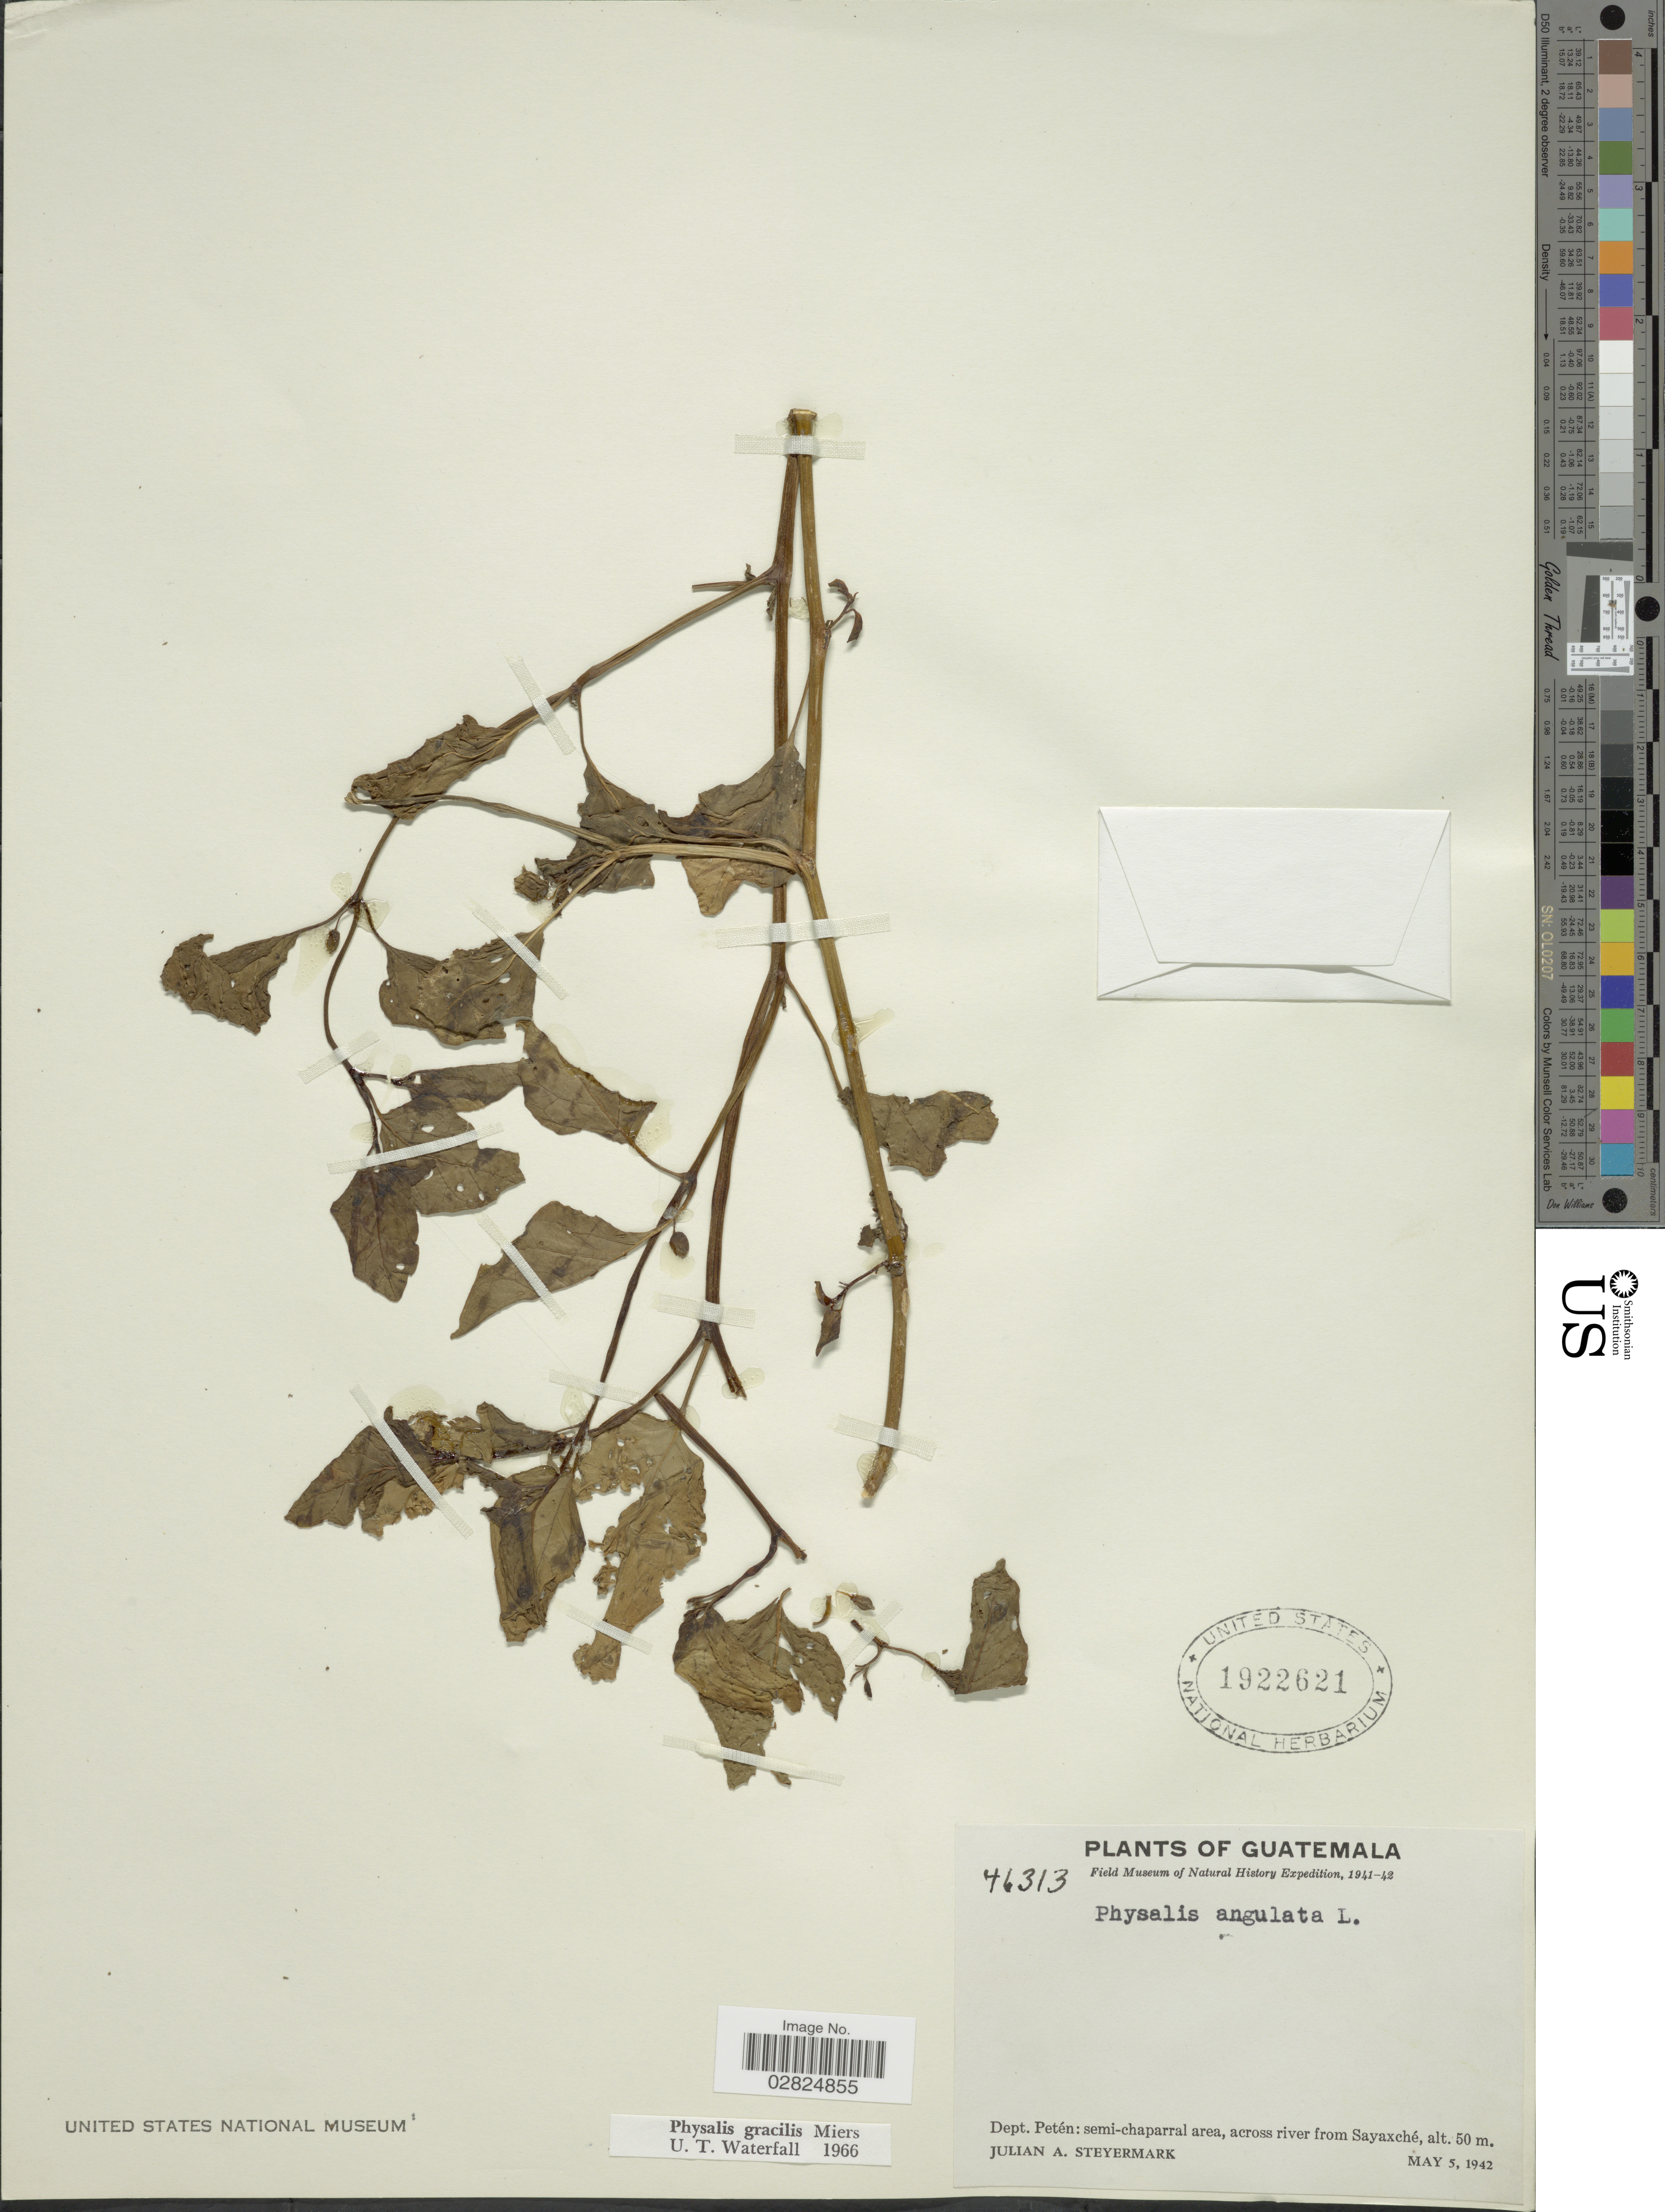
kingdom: Plantae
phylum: Tracheophyta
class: Magnoliopsida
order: Solanales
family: Solanaceae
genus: Physalis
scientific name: Physalis gracilis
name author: Miers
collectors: J. Steyermark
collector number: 46313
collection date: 1942-05-05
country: Guatemala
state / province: El Petén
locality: Dept. Petén: semi-chaparral area, across river from Sayaxché.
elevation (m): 50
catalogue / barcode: US 1922621